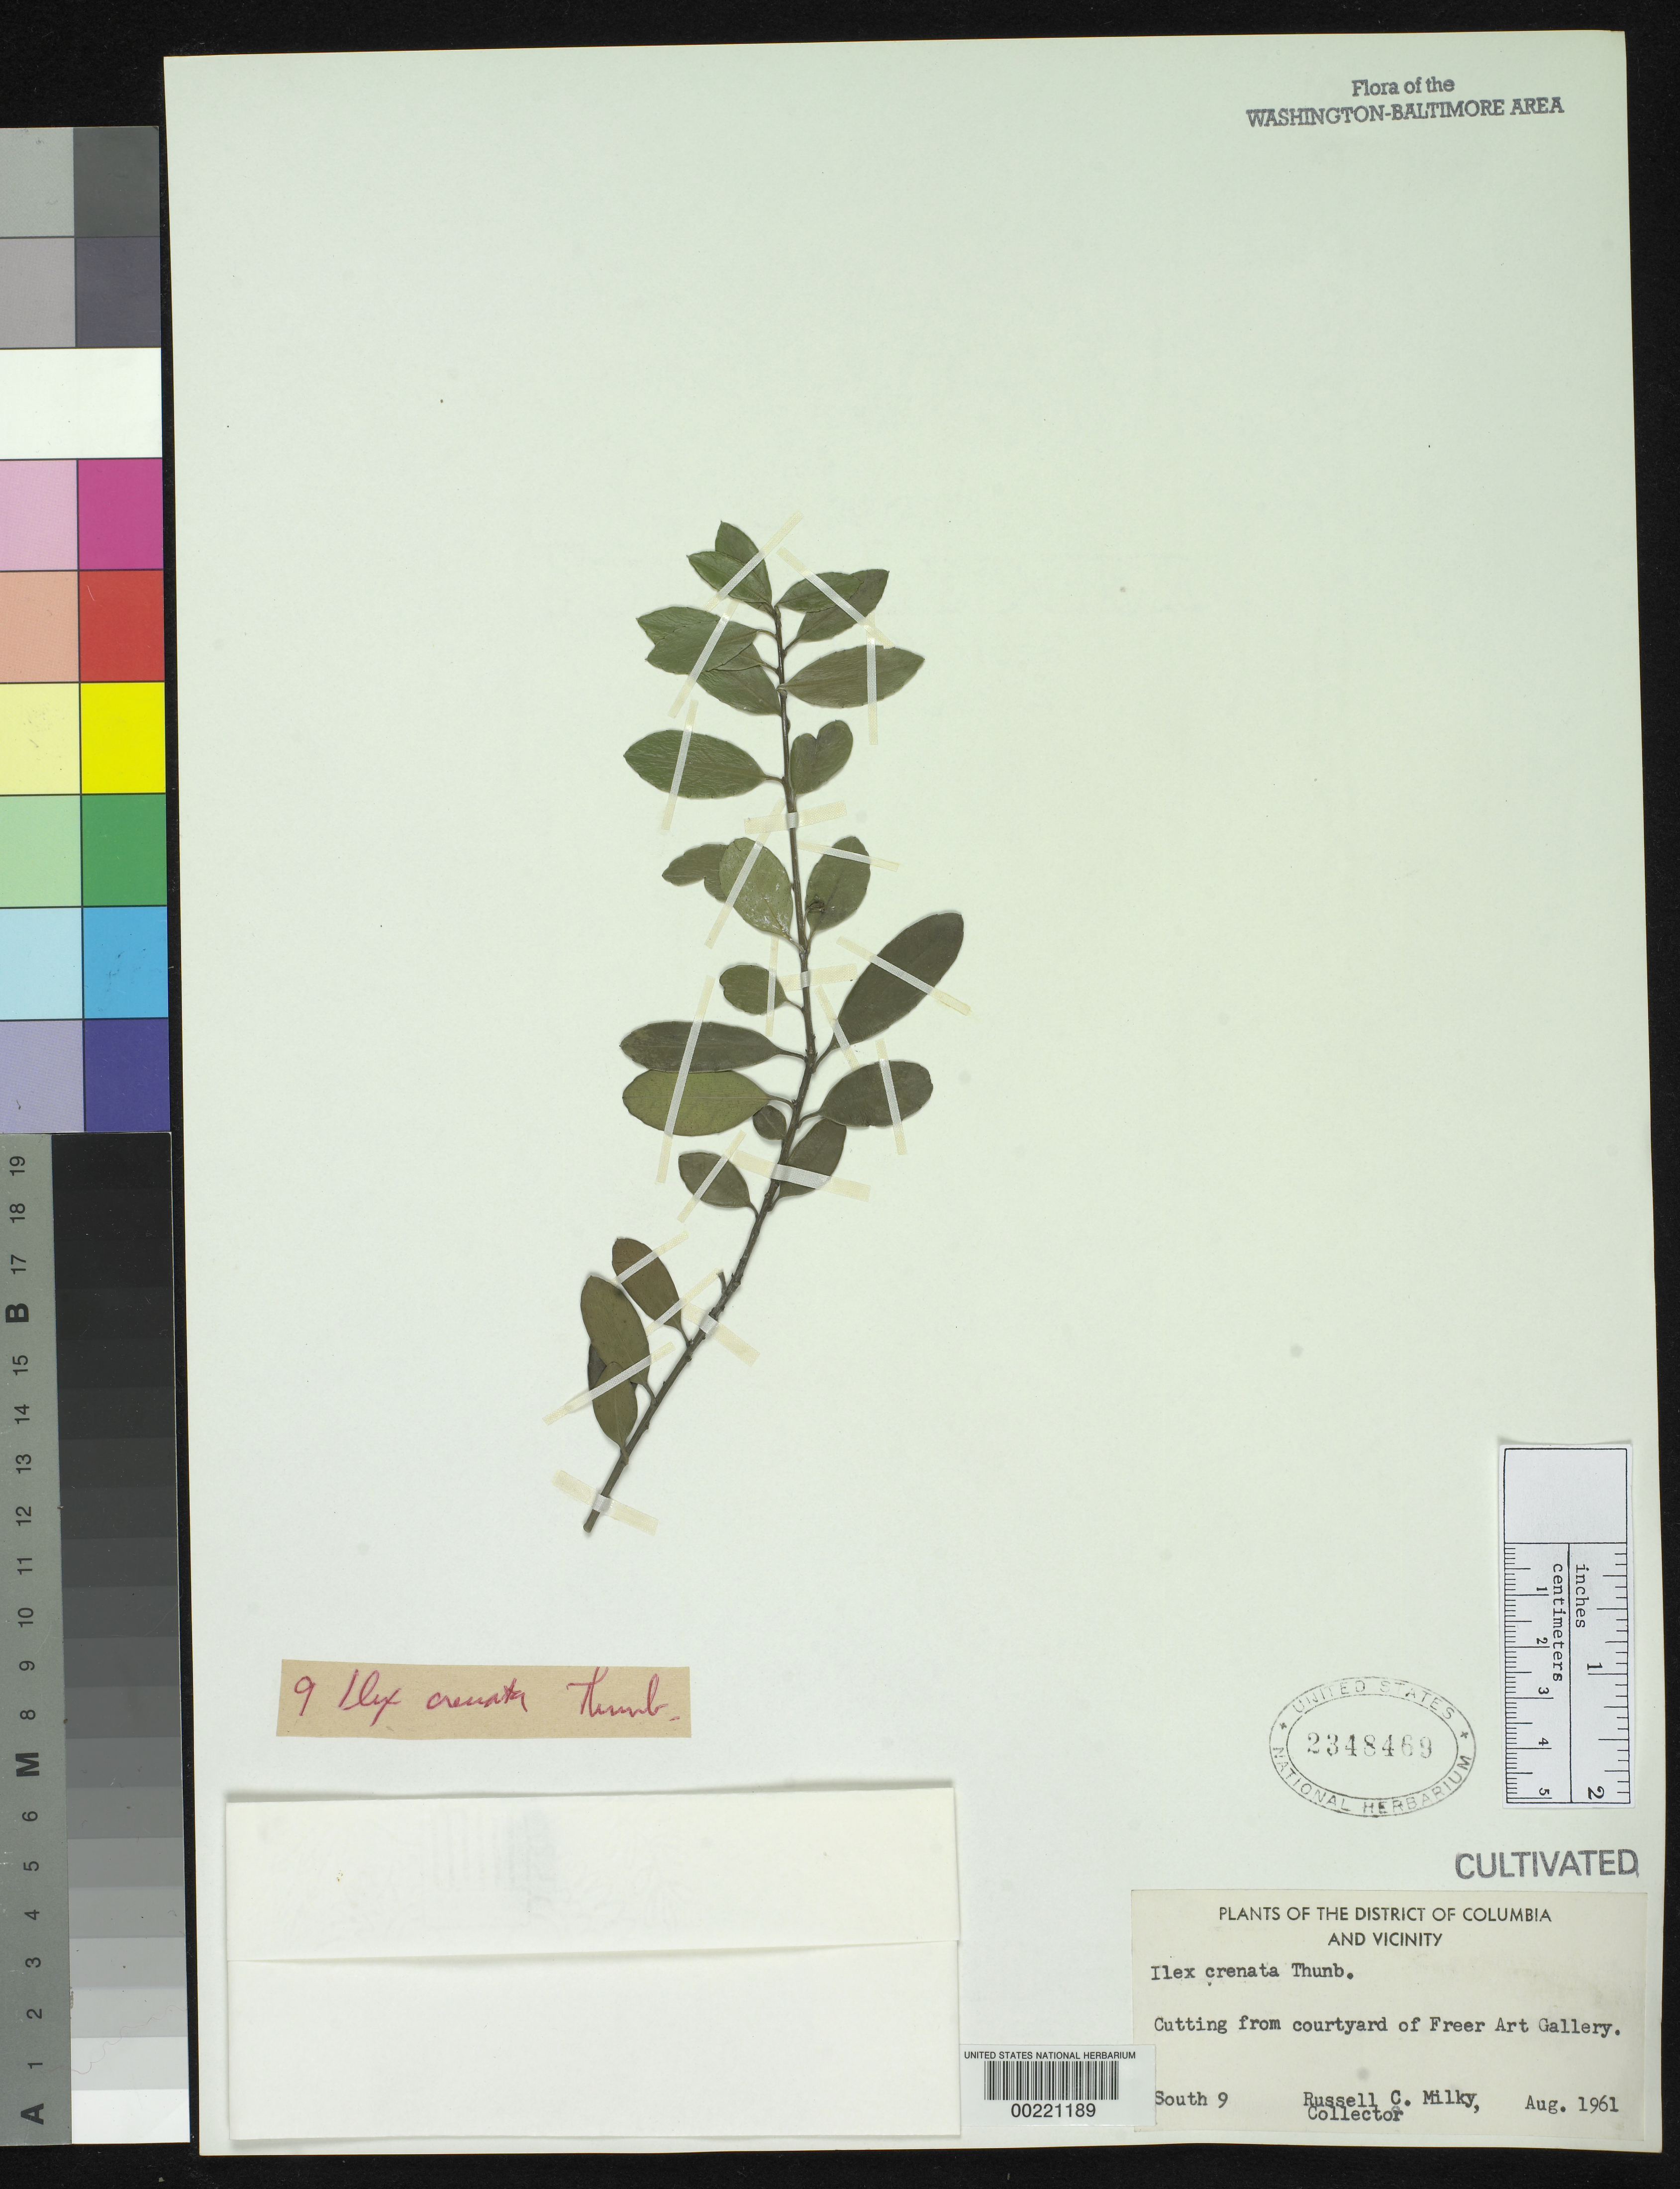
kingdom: Plantae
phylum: Tracheophyta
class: Magnoliopsida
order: Aquifoliales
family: Aquifoliaceae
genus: Ilex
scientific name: Ilex crenata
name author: Thunb.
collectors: R. Milky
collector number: South 9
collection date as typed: Aug 1961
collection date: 1961-08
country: United States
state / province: District of Columbia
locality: Courtyard of Freer Art Gallery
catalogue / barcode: US 2348469